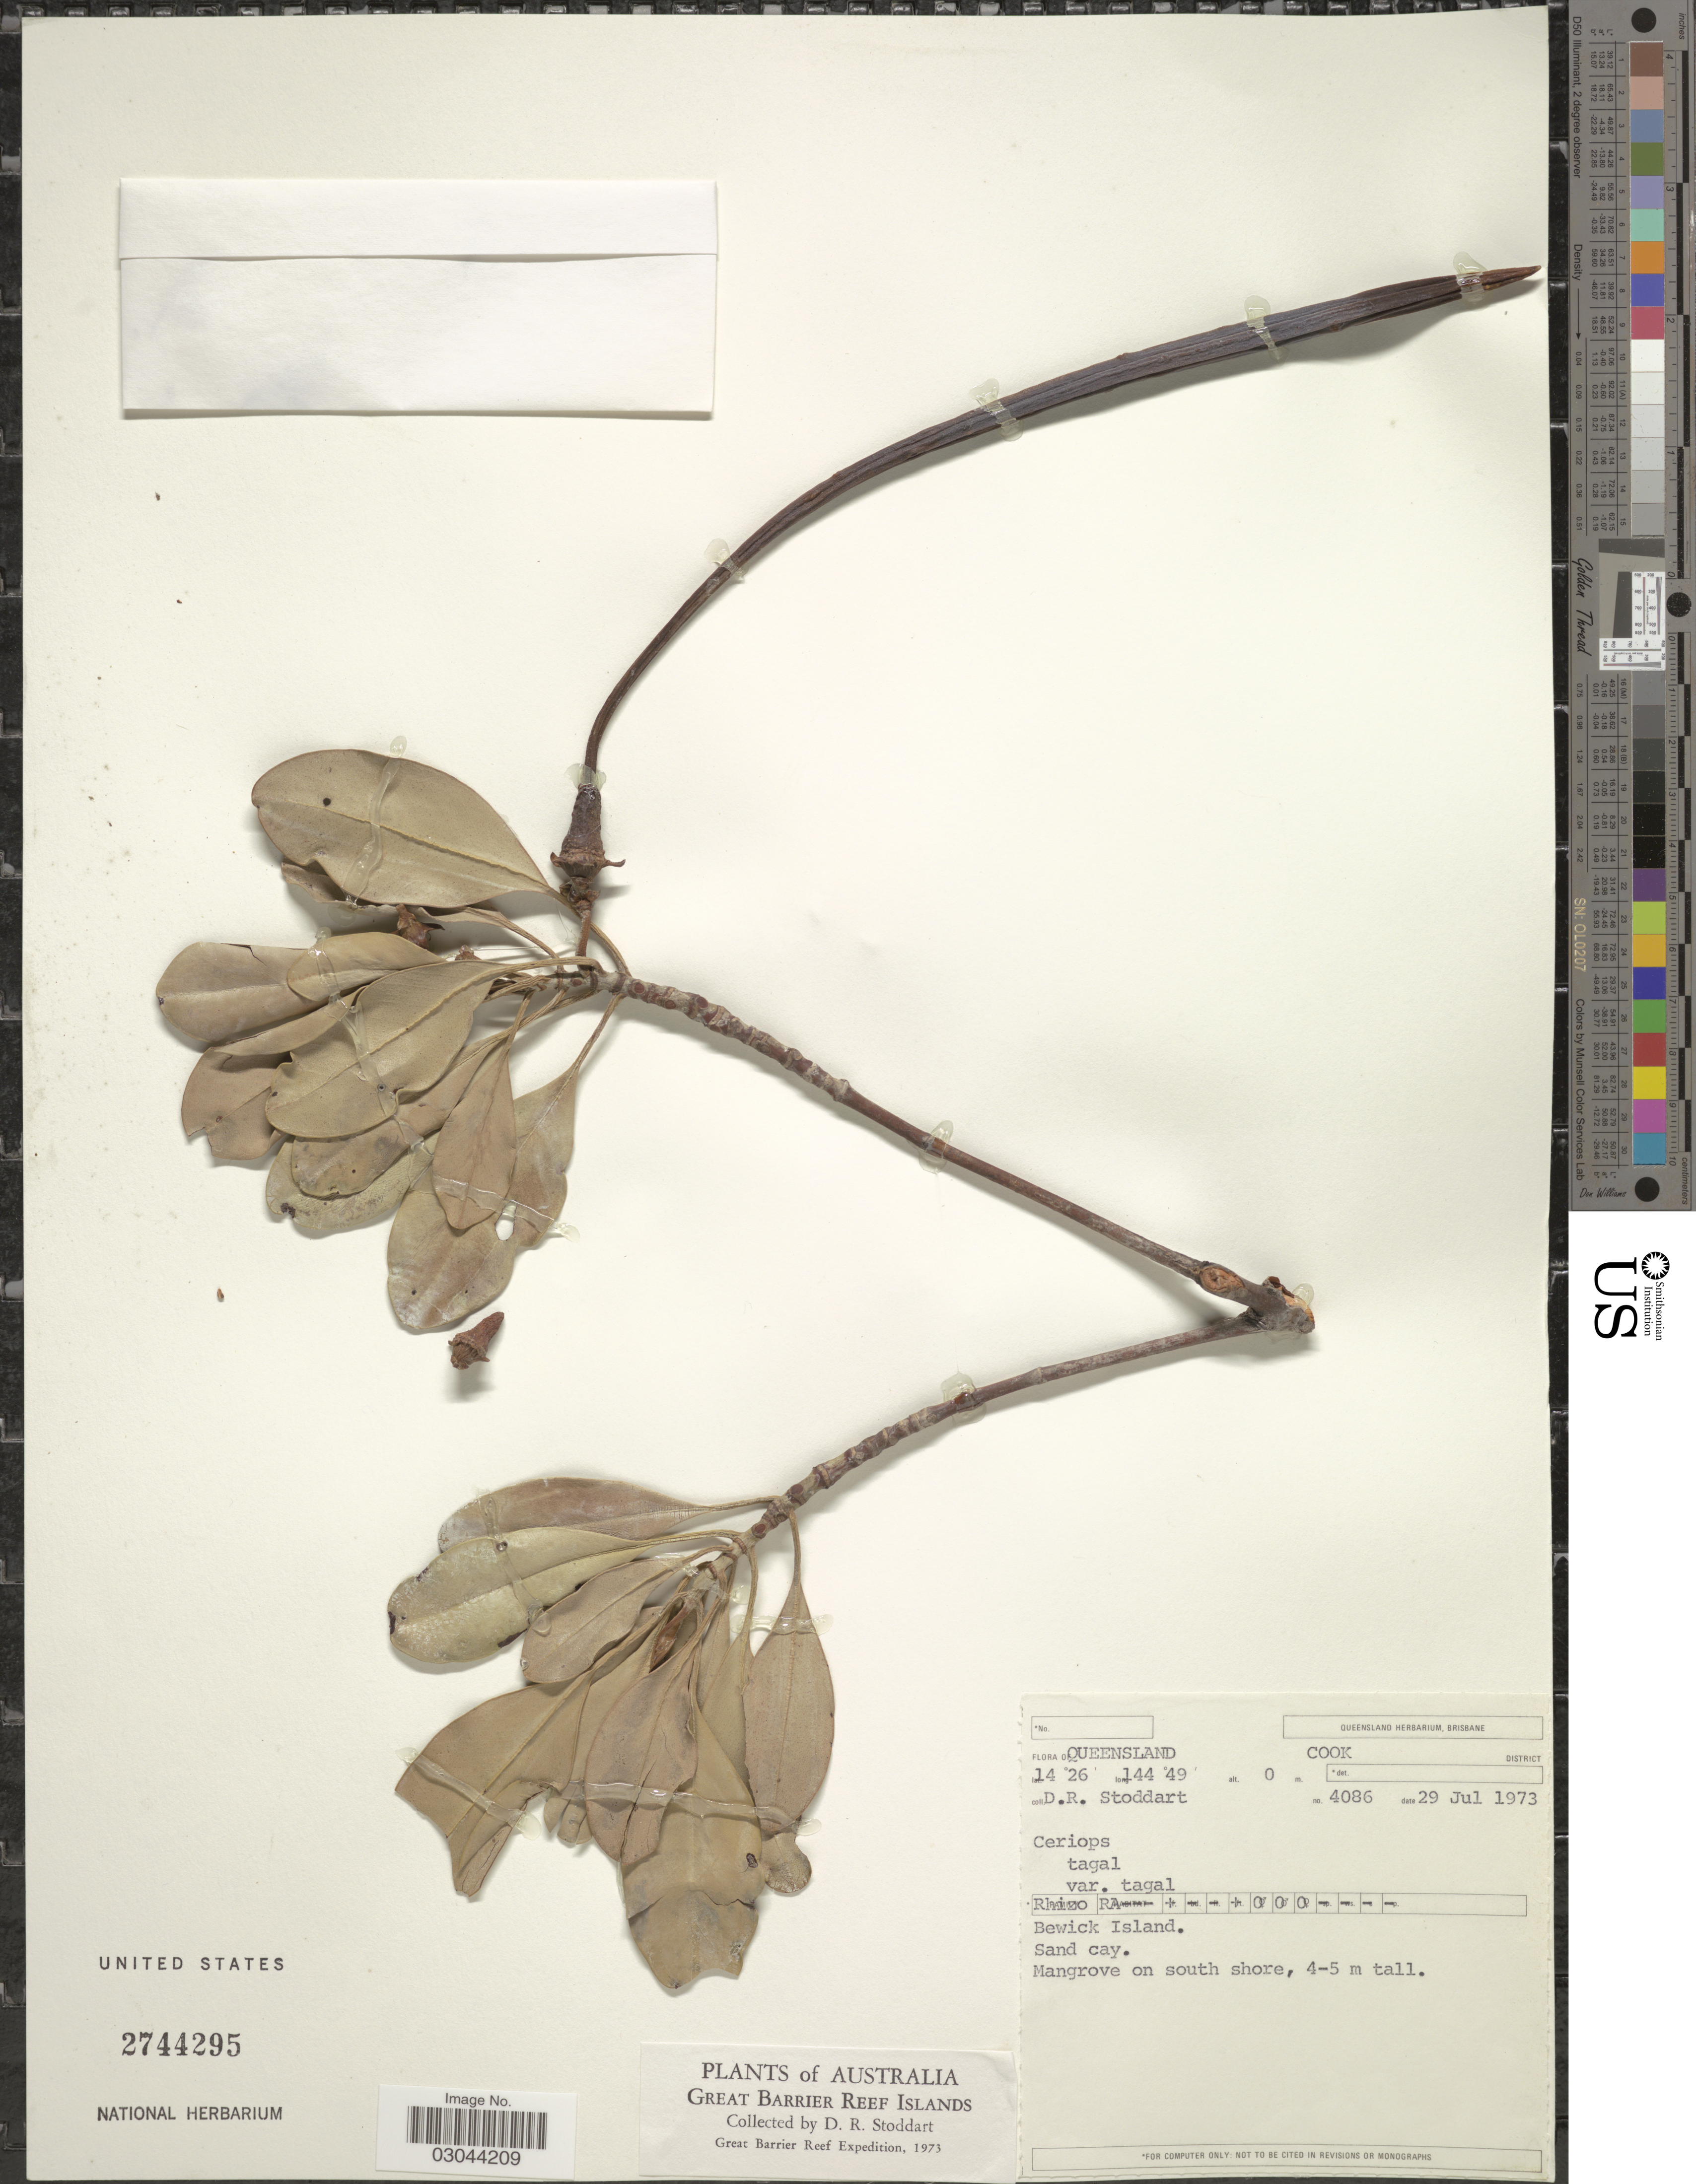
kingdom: Plantae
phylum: Tracheophyta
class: Magnoliopsida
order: Malpighiales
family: Rhizophoraceae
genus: Ceriops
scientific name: Ceriops tagal var. tagal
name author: (Perr.) C.B. Rob.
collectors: D. R. Stoddart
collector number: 4086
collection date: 1973-07-29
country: Australia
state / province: Queensland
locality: Cook District. Bewick Island. Great Barrier Reef Islands.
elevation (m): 0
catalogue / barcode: US 2744295